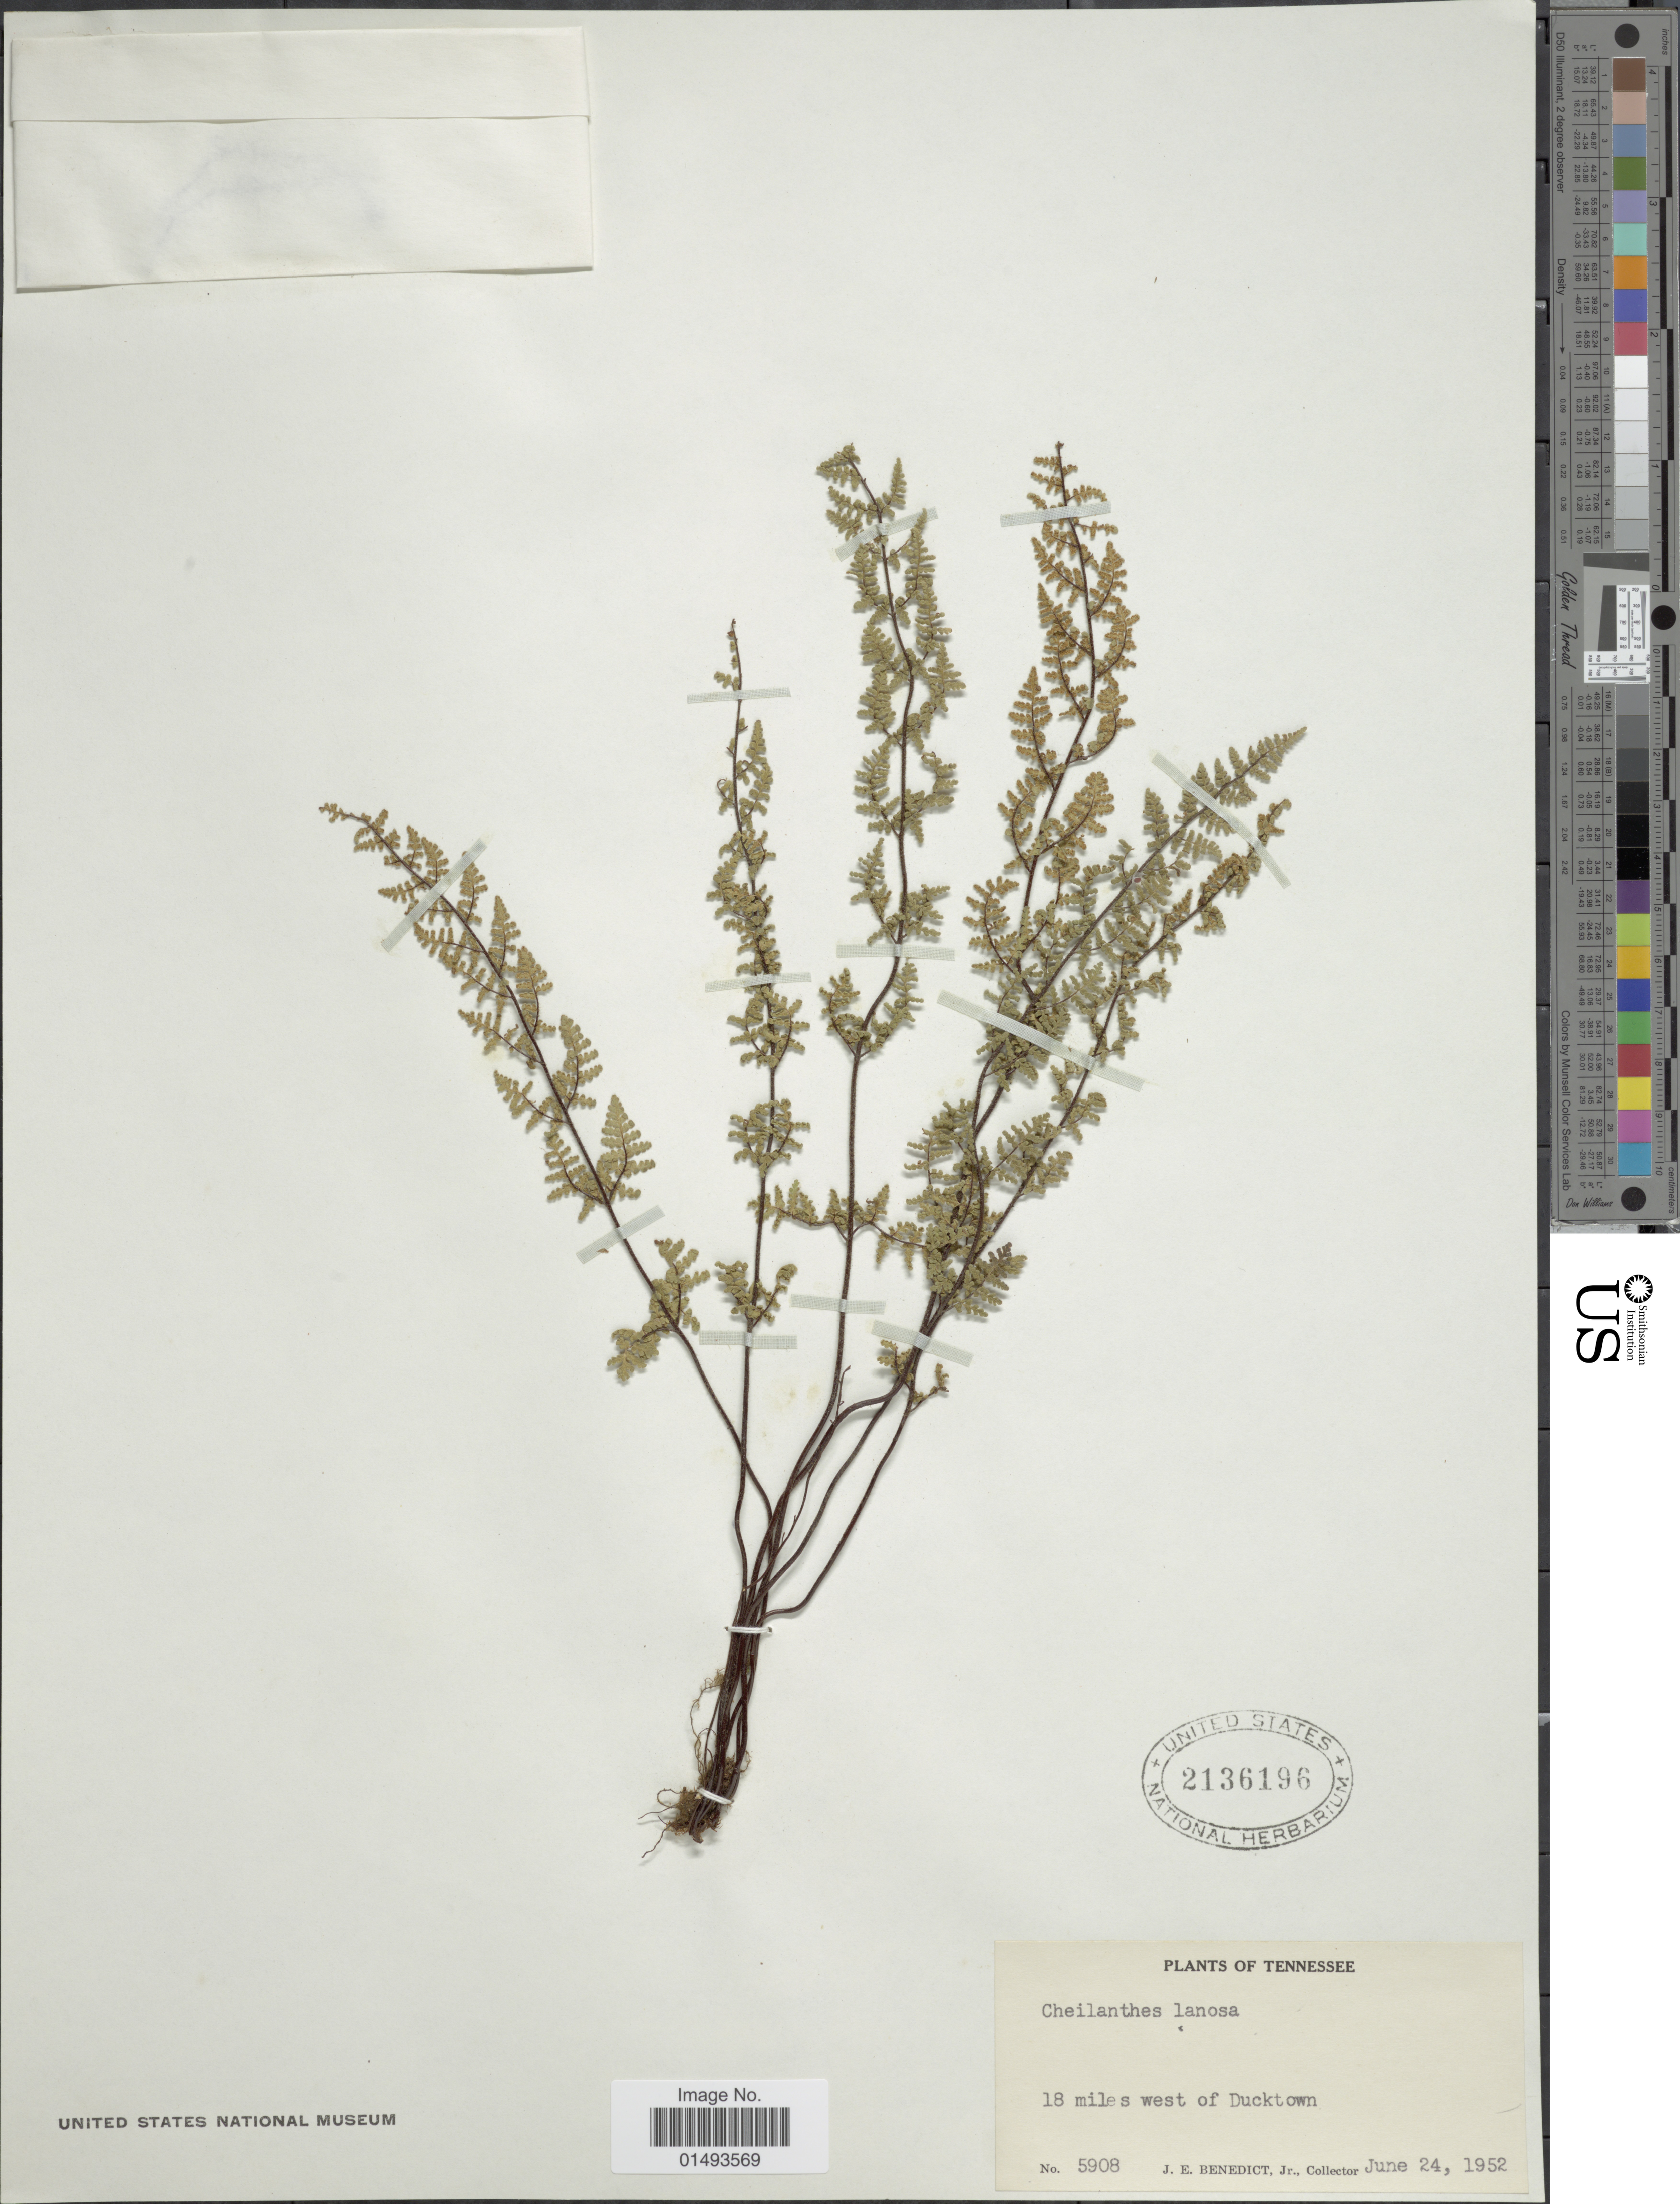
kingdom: Plantae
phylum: Tracheophyta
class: Polypodiopsida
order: Polypodiales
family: Pteridaceae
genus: Myriopteris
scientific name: Myriopteris lanosa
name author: (Michx.) Grusz & Windham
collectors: J. Benedict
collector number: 5908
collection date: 1952-06-24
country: United States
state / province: Tennessee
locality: Plants of Tennessee, 18 miles west of Ducktown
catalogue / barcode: US 2136196